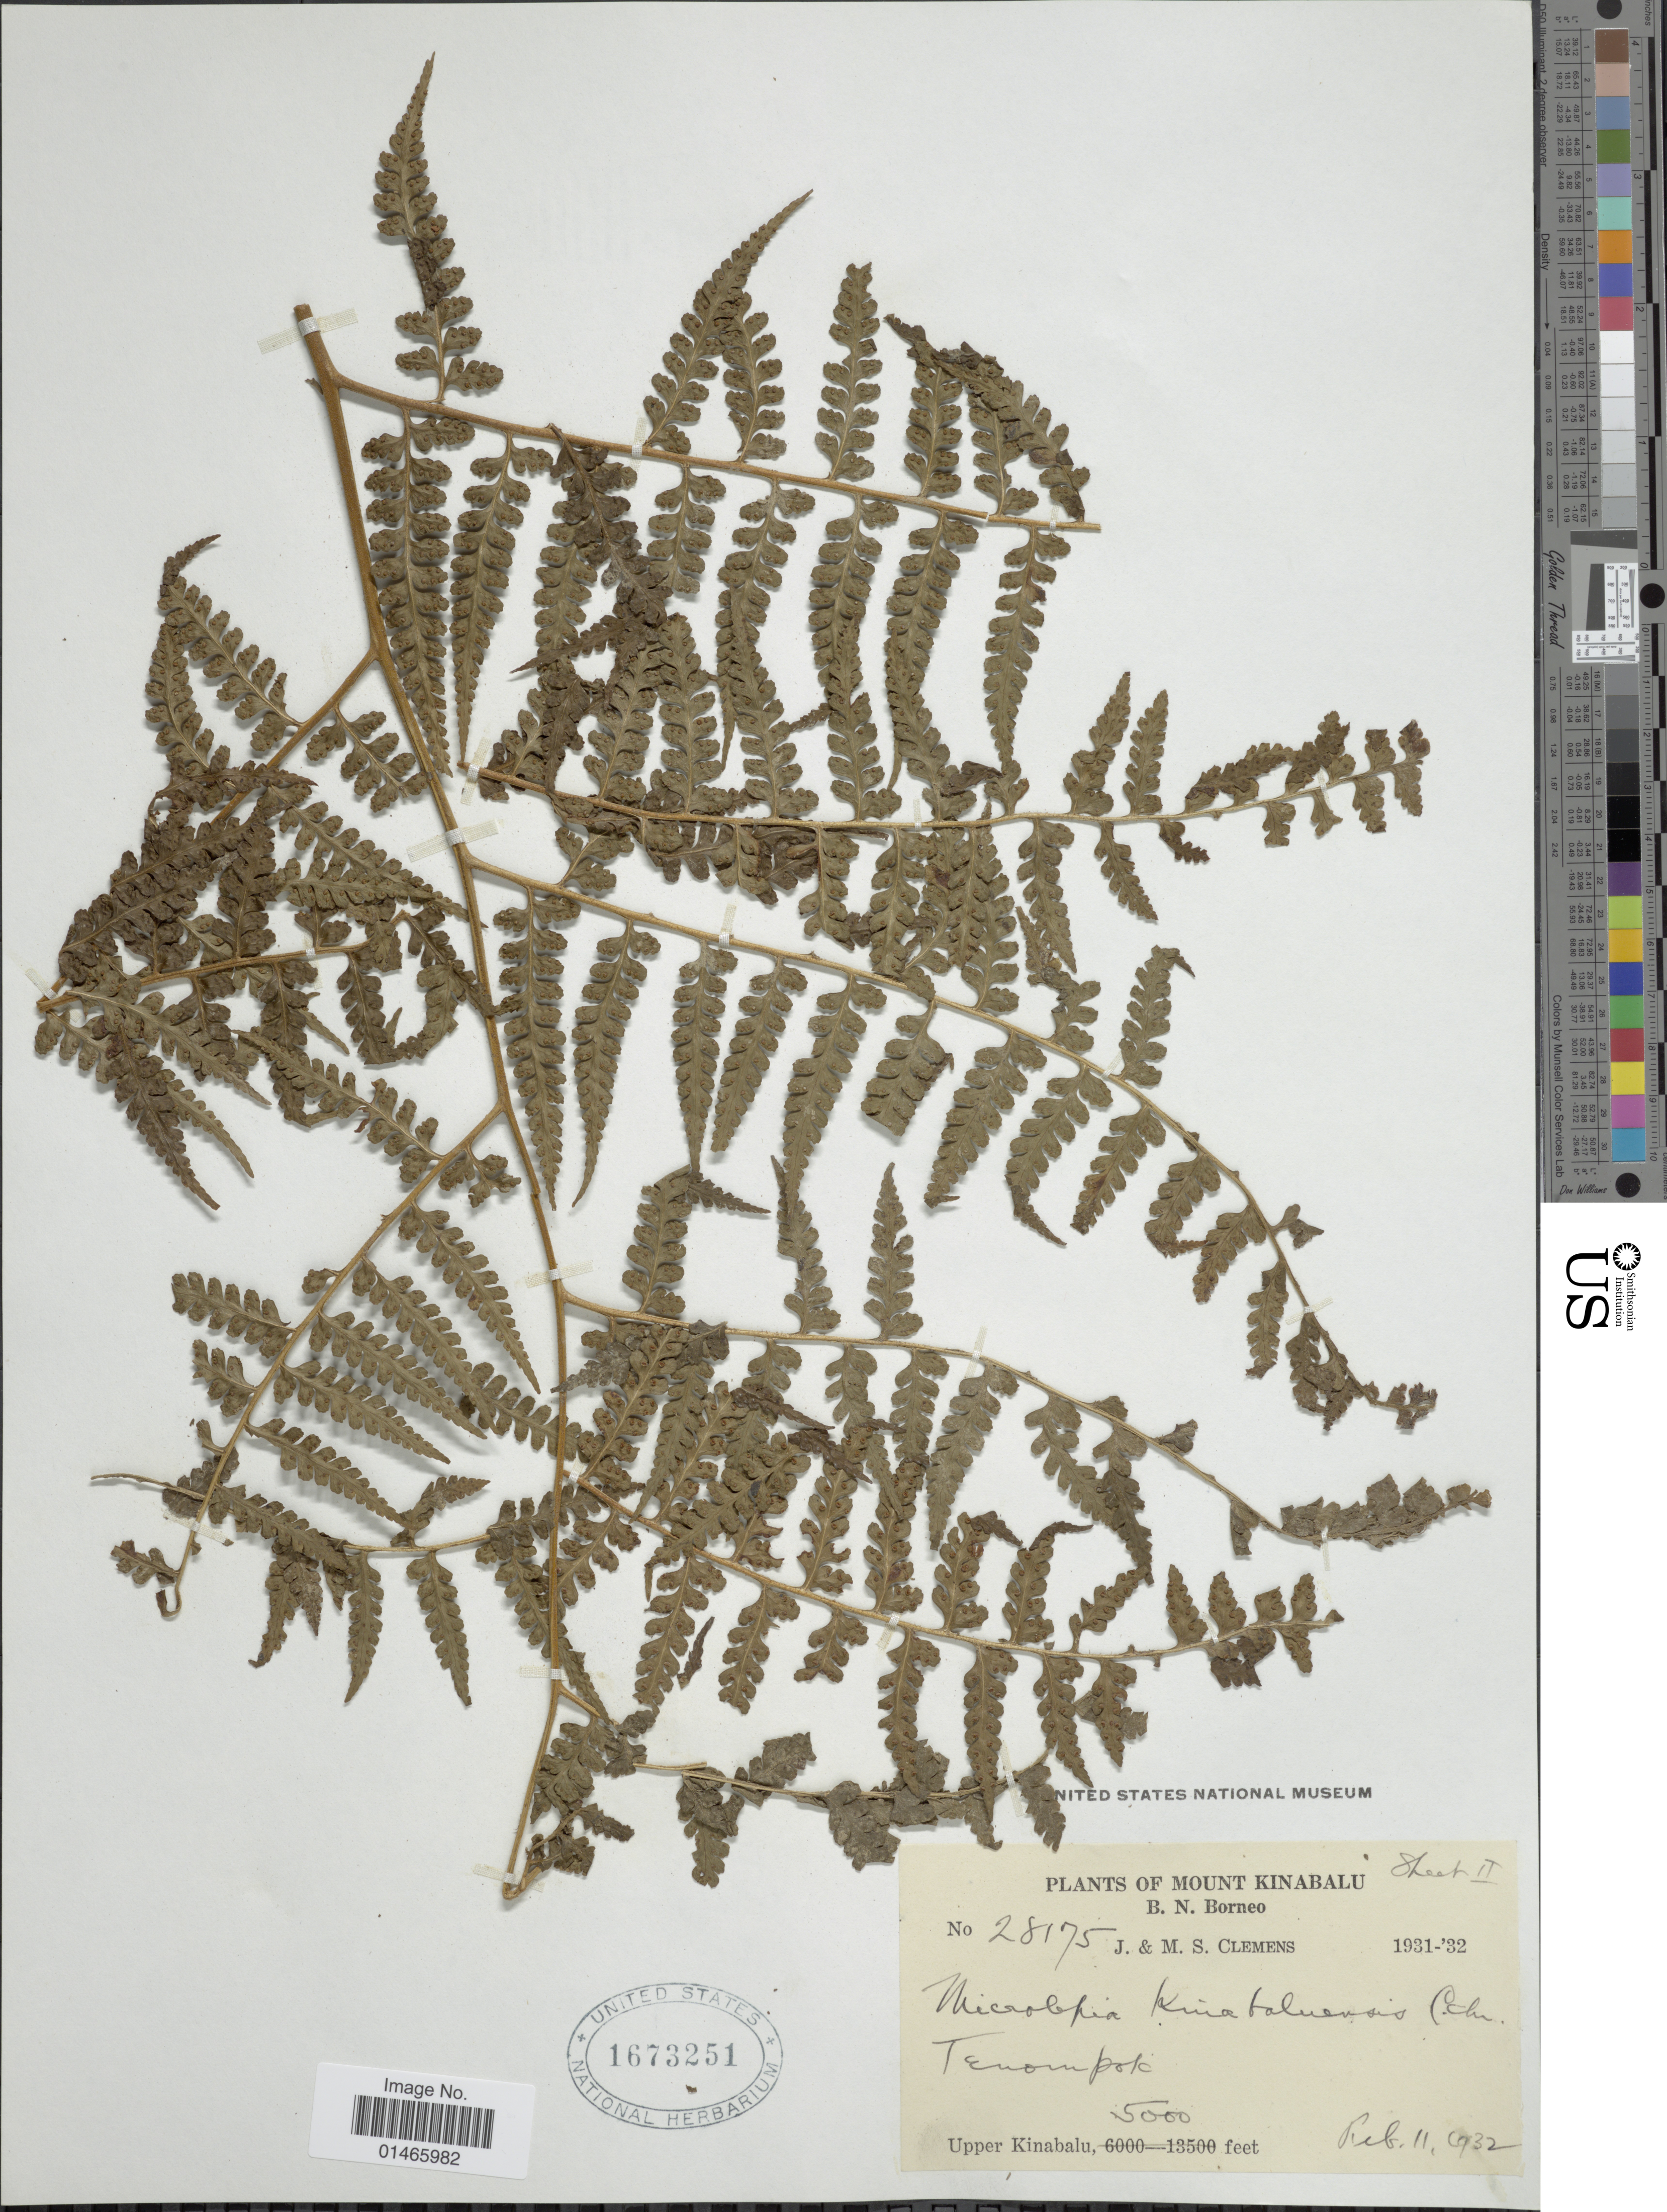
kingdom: Plantae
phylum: Tracheophyta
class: Polypodiopsida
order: Polypodiales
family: Dennstaedtiaceae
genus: Microlepia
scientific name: Microlepia manilensis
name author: (Goldm.) C. Chr.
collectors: J. Clemens & M. S. Clemens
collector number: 28175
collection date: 1931/1932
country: Malaysia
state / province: Sabah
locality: B.N. Borneo, Tenonpalc [interpreted]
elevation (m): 1524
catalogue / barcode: US 1673251